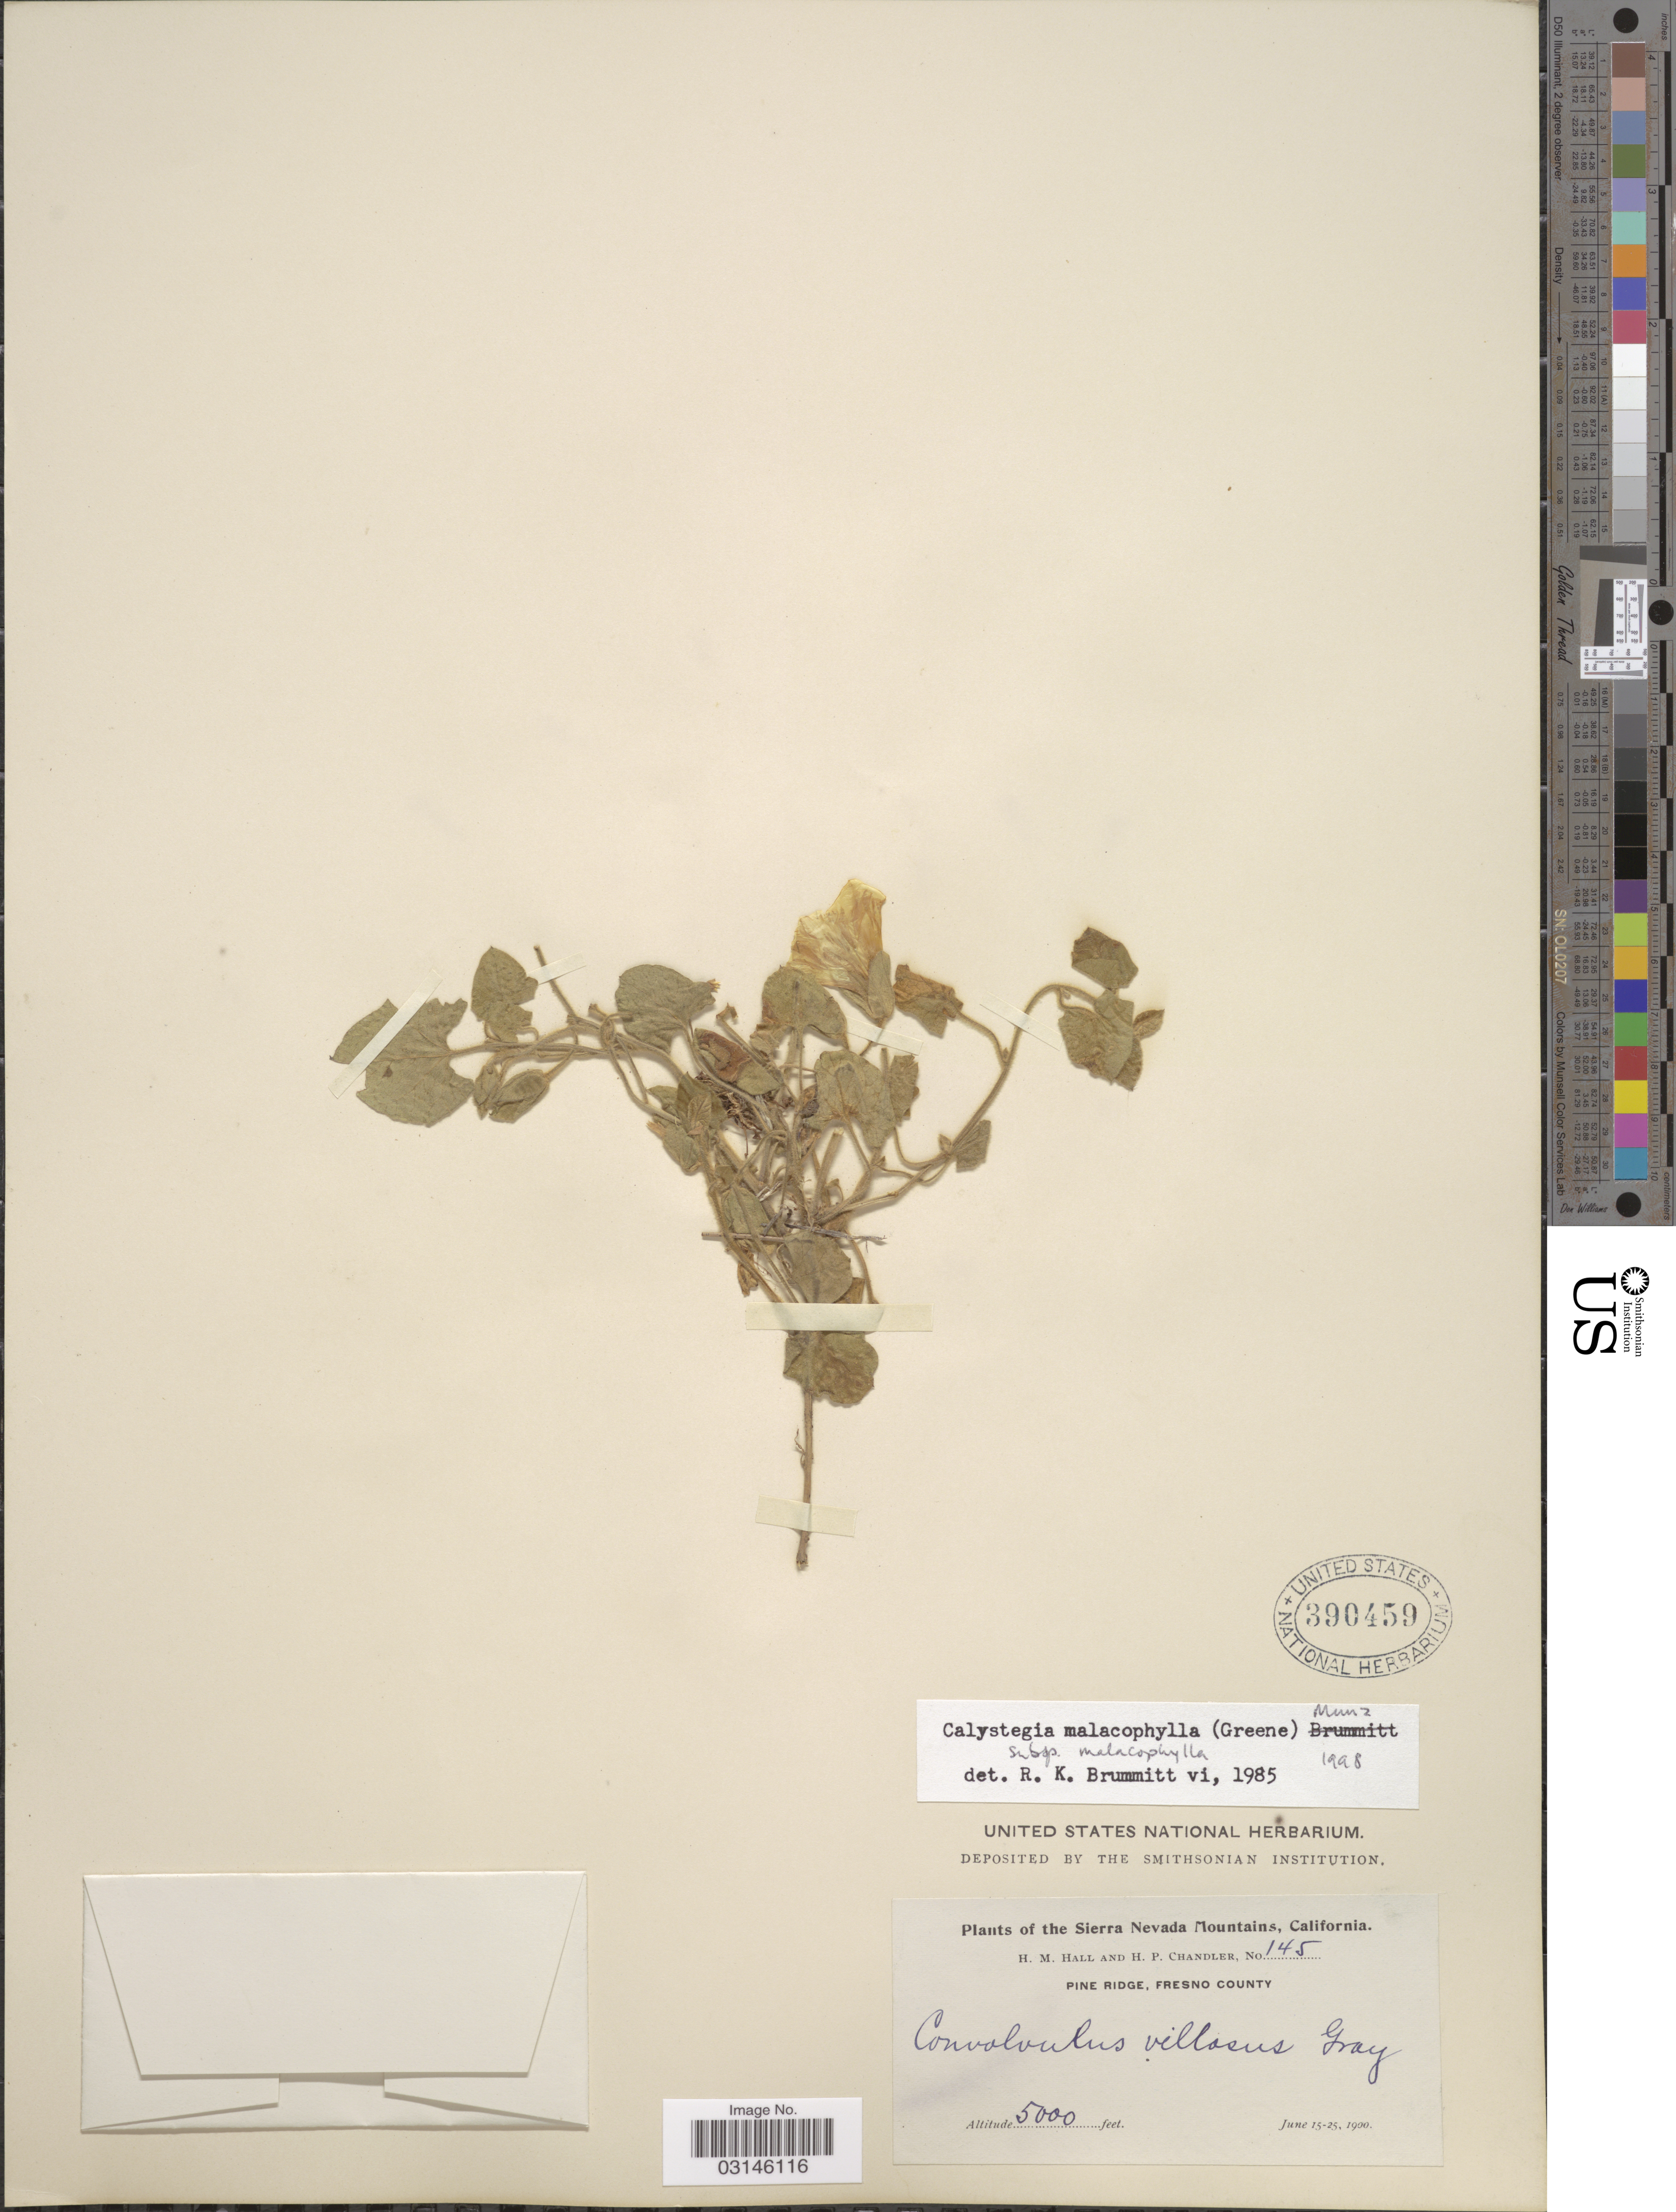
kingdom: Plantae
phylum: Tracheophyta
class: Magnoliopsida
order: Solanales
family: Convolvulaceae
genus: Calystegia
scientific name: Calystegia malacophylla subsp. malacophylla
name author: (Greene) Munz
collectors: H. M. Hall & H. Chandler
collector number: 145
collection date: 1900-06-15/1900-06-25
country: United States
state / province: California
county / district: Fresno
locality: Sierra Nevada Mountains. Pine Ridge, Fresno County.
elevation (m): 1524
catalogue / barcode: US 390459